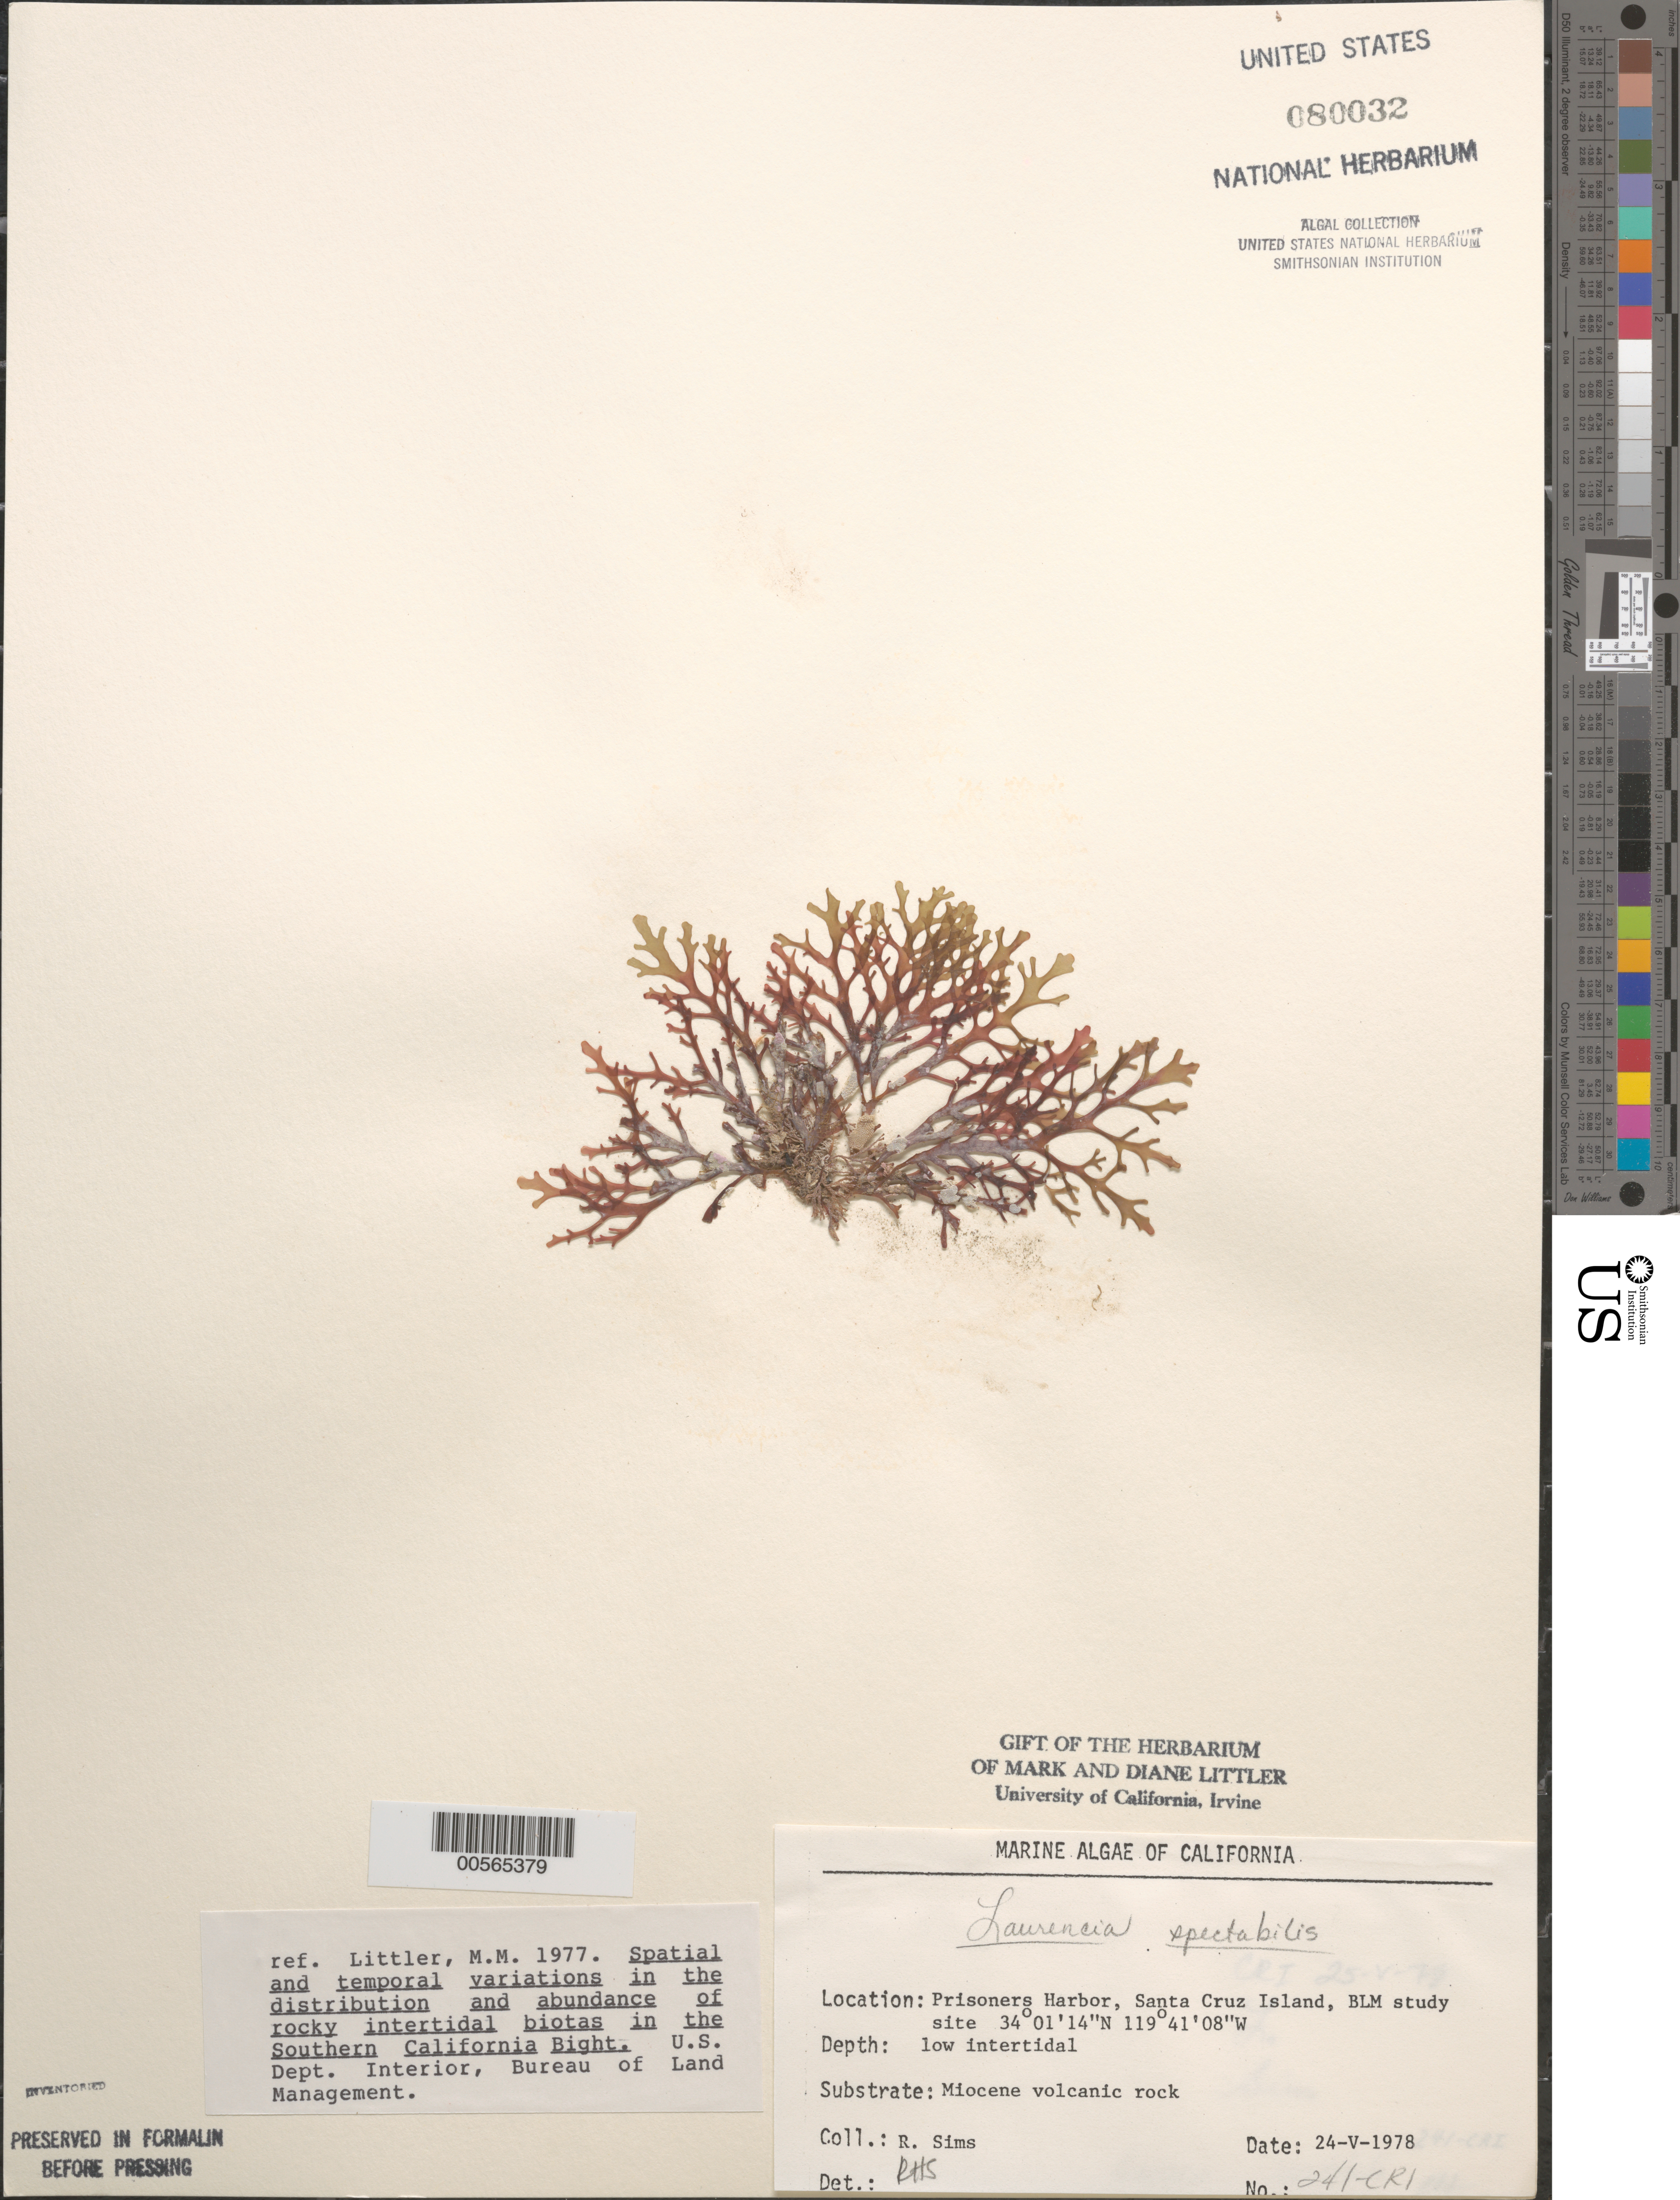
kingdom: Plantae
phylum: Rhodophyta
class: Florideophyceae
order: Ceramiales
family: Rhodomelaceae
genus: Laurencia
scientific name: Laurencia spectabilis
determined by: Sims, Robert H.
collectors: R. H. Sims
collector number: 241-cri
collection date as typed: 24 May 1978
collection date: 1978-05-24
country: United States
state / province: California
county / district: Santa Barbara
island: Santa Cruz Island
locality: Prisoners Harbor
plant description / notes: BLM-SOCALBIGHT Rocky Intertidal Survey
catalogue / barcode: US 80032